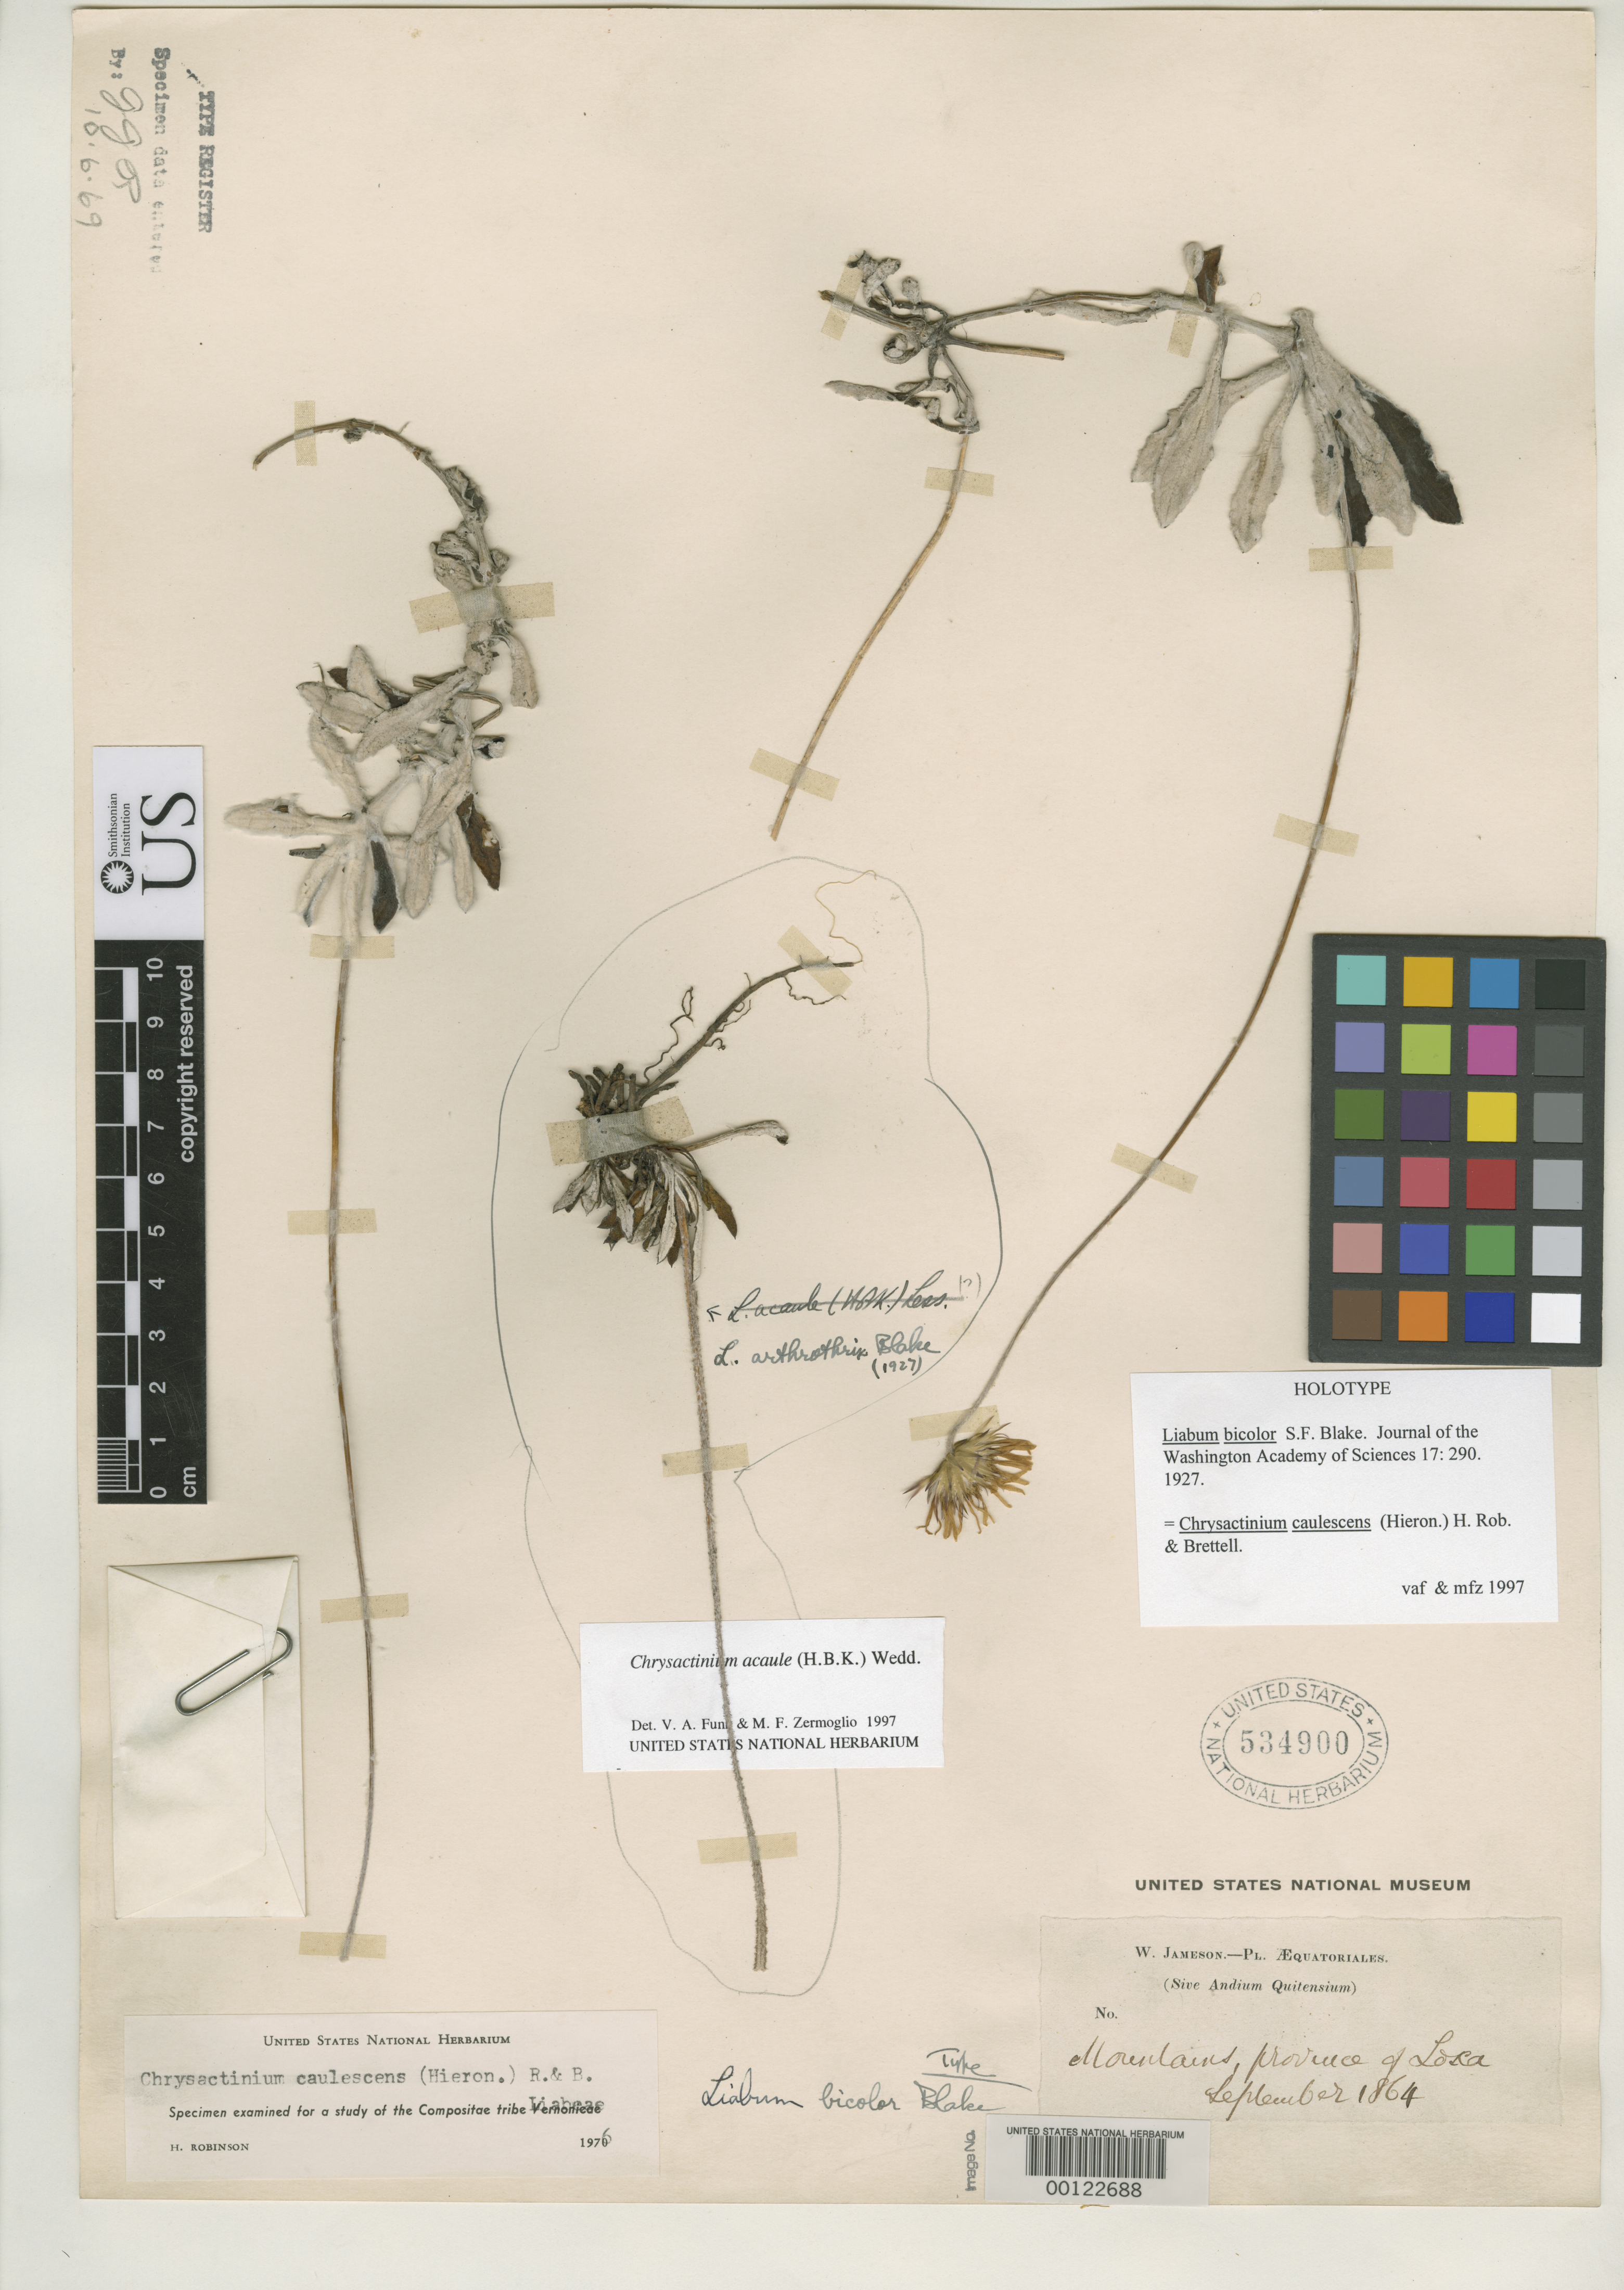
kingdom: Plantae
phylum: Tracheophyta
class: Magnoliopsida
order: Asterales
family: Asteraceae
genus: Liabum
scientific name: Liabum bicolor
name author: S.F. Blake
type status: Holotype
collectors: W. Jameson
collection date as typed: Sep 1864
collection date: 1864-09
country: Ecuador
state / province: Loja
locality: Mountains.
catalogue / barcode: US 534900